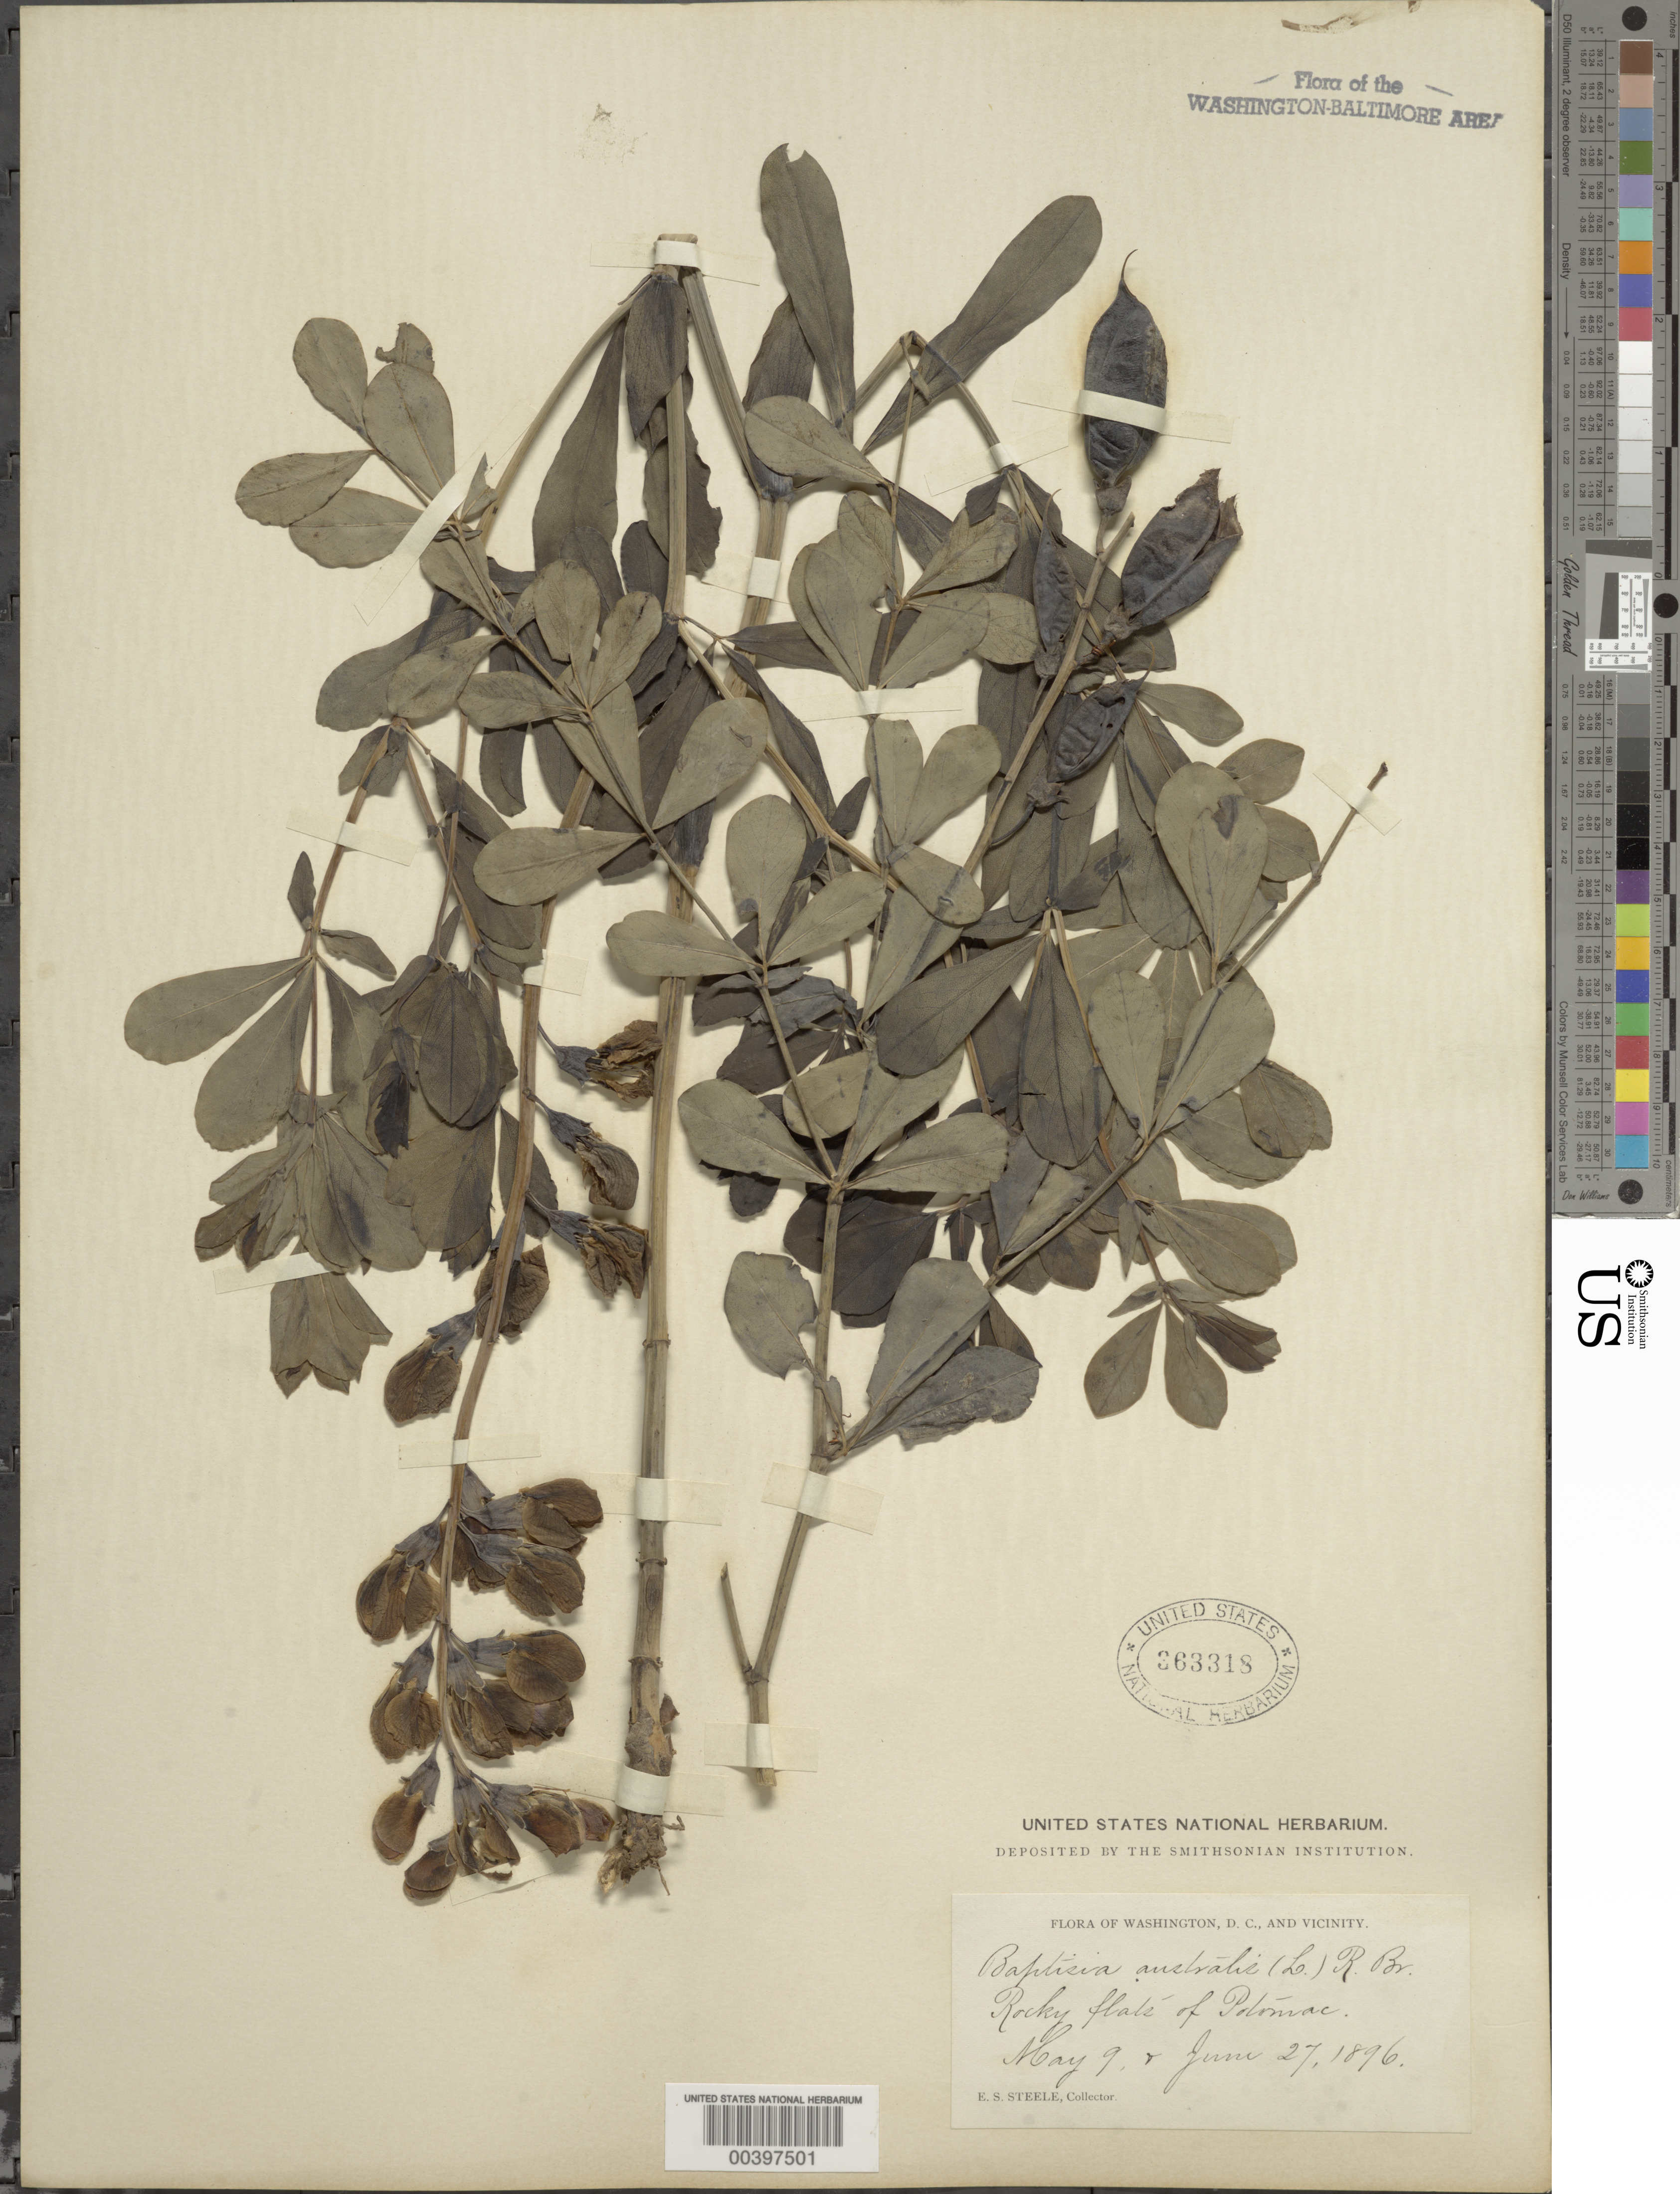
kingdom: Plantae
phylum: Tracheophyta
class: Magnoliopsida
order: Fabales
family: Fabaceae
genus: Baptisia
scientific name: Baptisia australis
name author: (L.) R. Br.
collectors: E. Steele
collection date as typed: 09 May 1896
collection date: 1896-05-09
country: United States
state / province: District of Columbia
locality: Potomac Flats near Chain Bridge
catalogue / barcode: US 363318